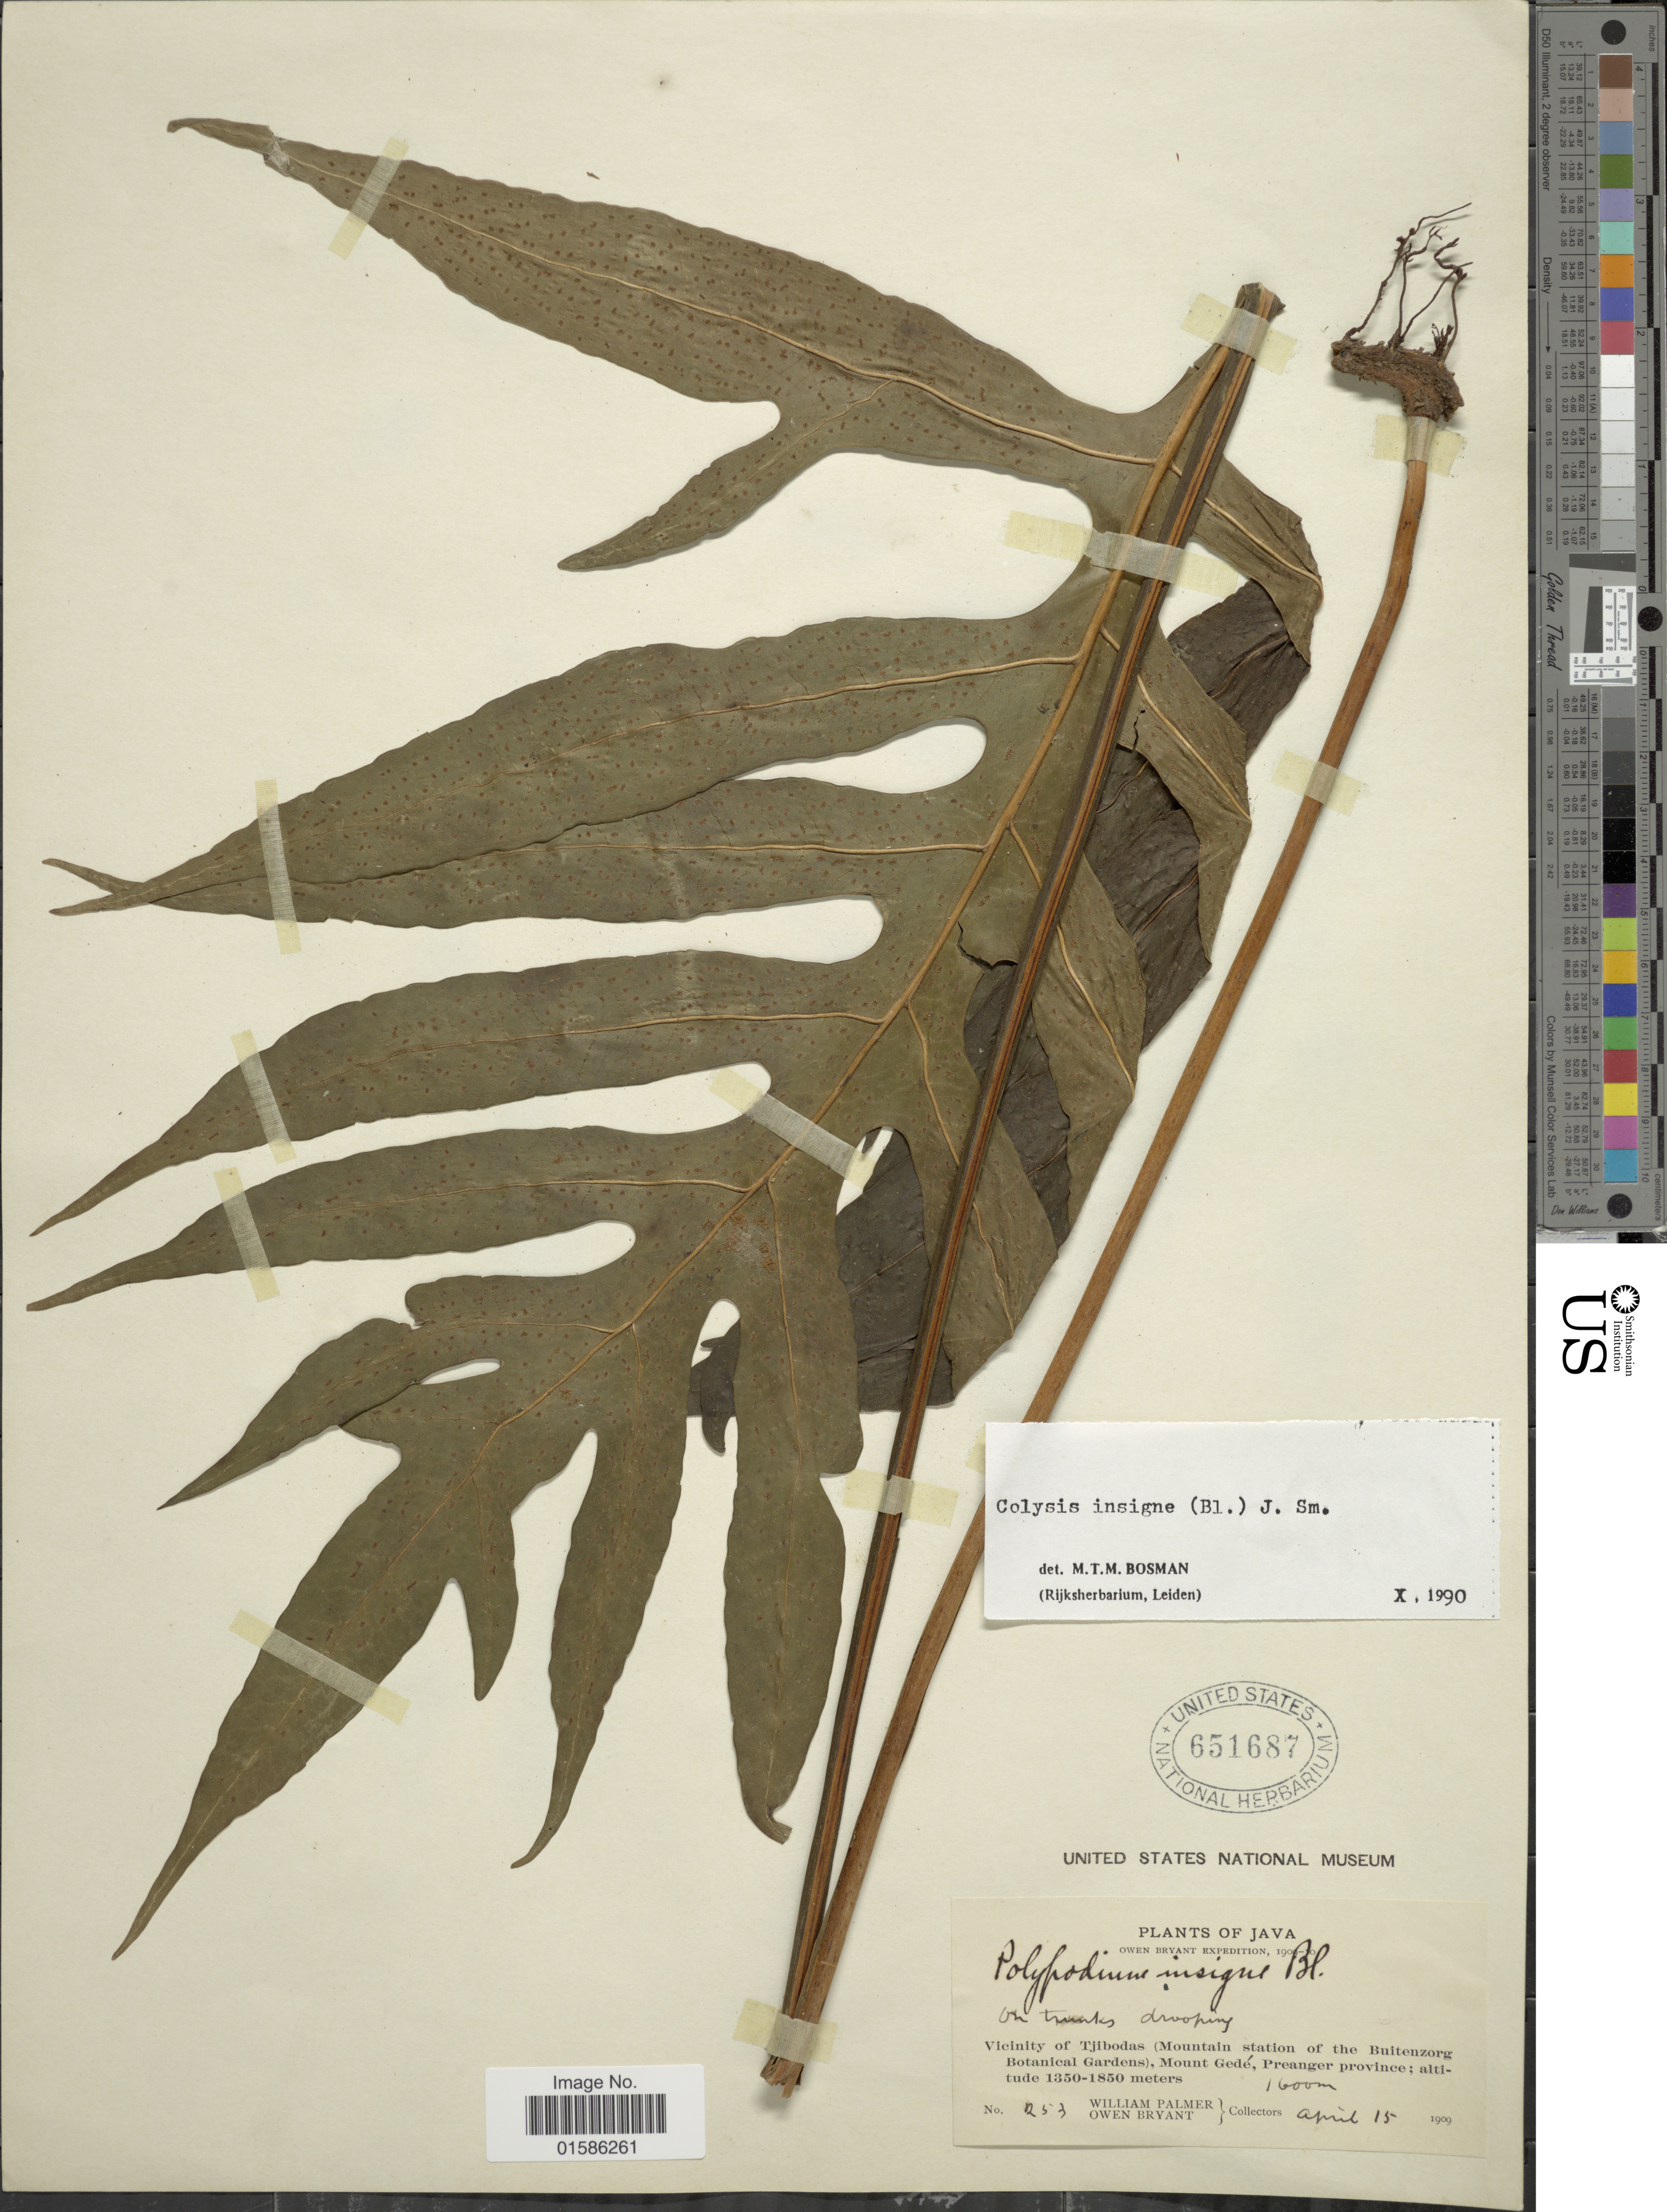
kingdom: Plantae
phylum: Tracheophyta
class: Polypodiopsida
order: Polypodiales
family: Polypodiaceae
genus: Microsorum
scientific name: Microsorum insigne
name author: (Blume) Copel.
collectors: W. Palmer & O. Bryant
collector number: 253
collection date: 1909-04-15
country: Indonesia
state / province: Java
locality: Vicinity of Tjibodas (Mountain station of the Buitenzorg Botanical Gardens), Mount Gedé, Preanger province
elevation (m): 1600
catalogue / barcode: US 651687